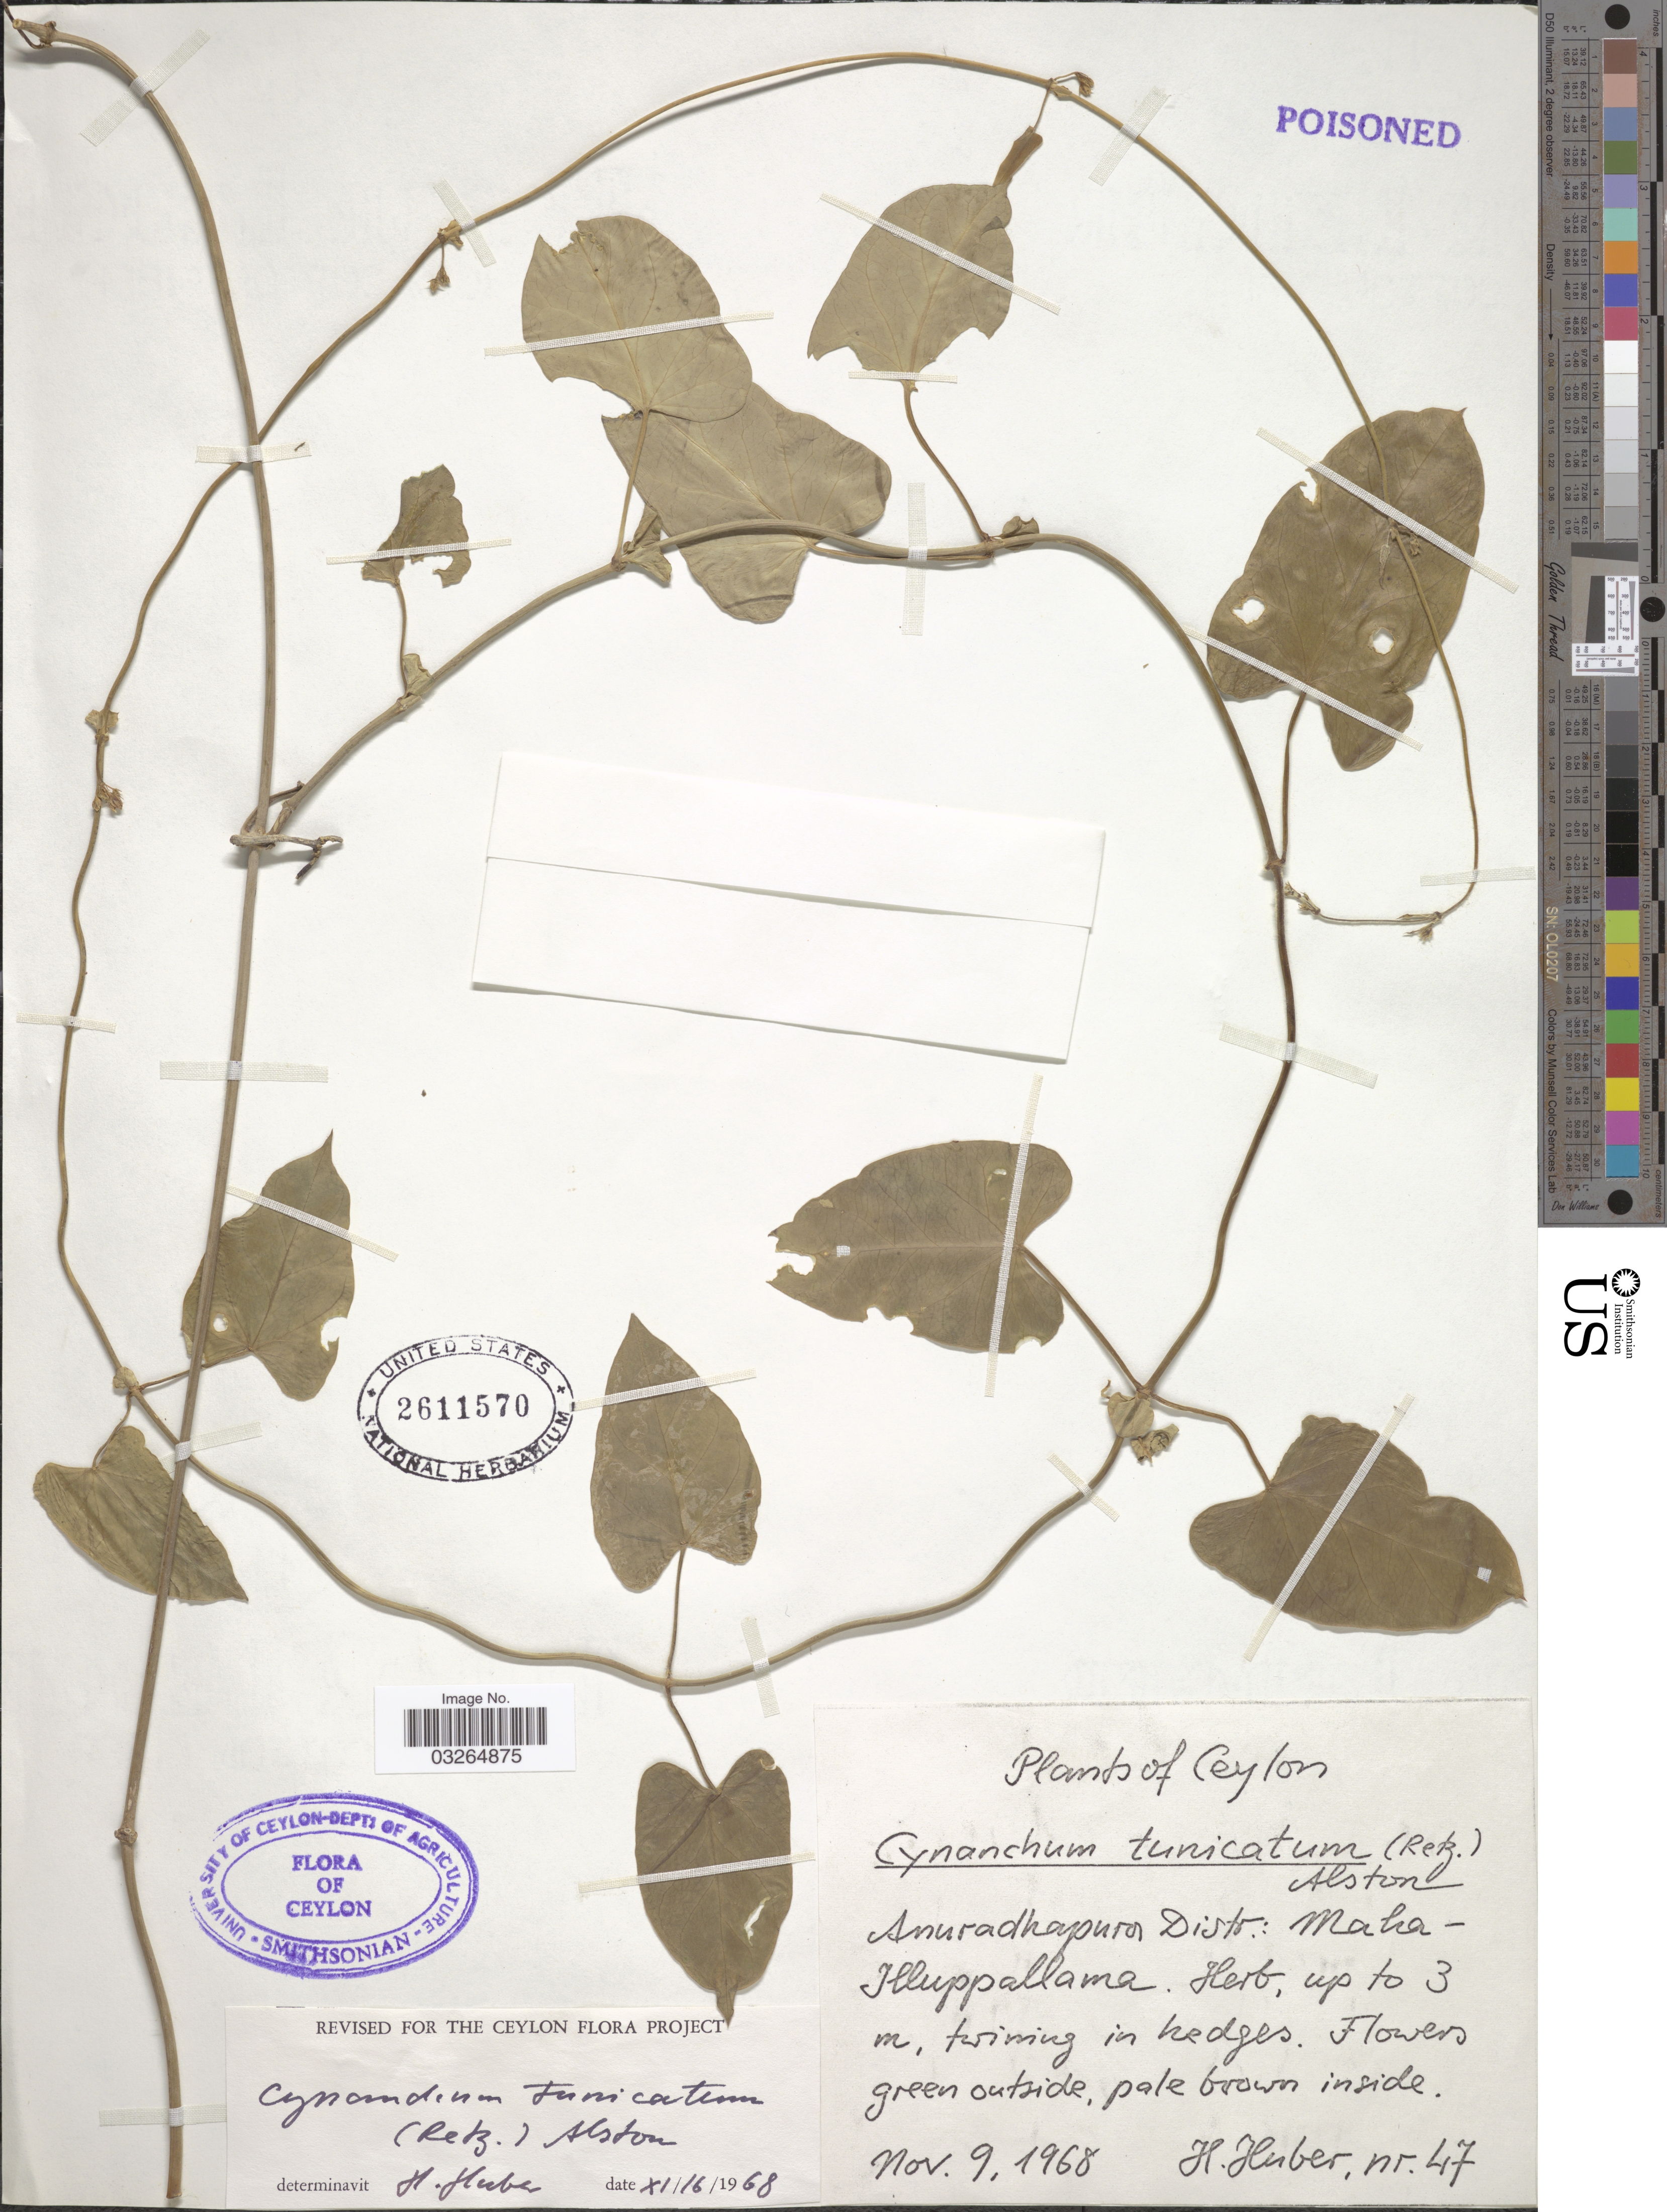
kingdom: Plantae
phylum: Tracheophyta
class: Magnoliopsida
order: Gentianales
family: Apocynaceae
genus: Cynanchum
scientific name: Cynanchum tunicatum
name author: (Retz.) Alston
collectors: H. Huber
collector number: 47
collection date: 1968-11-09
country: Sri Lanka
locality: Ceylon. Anuradhapura Distr.: Maha-Illuppallana.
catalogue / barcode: US 2611570